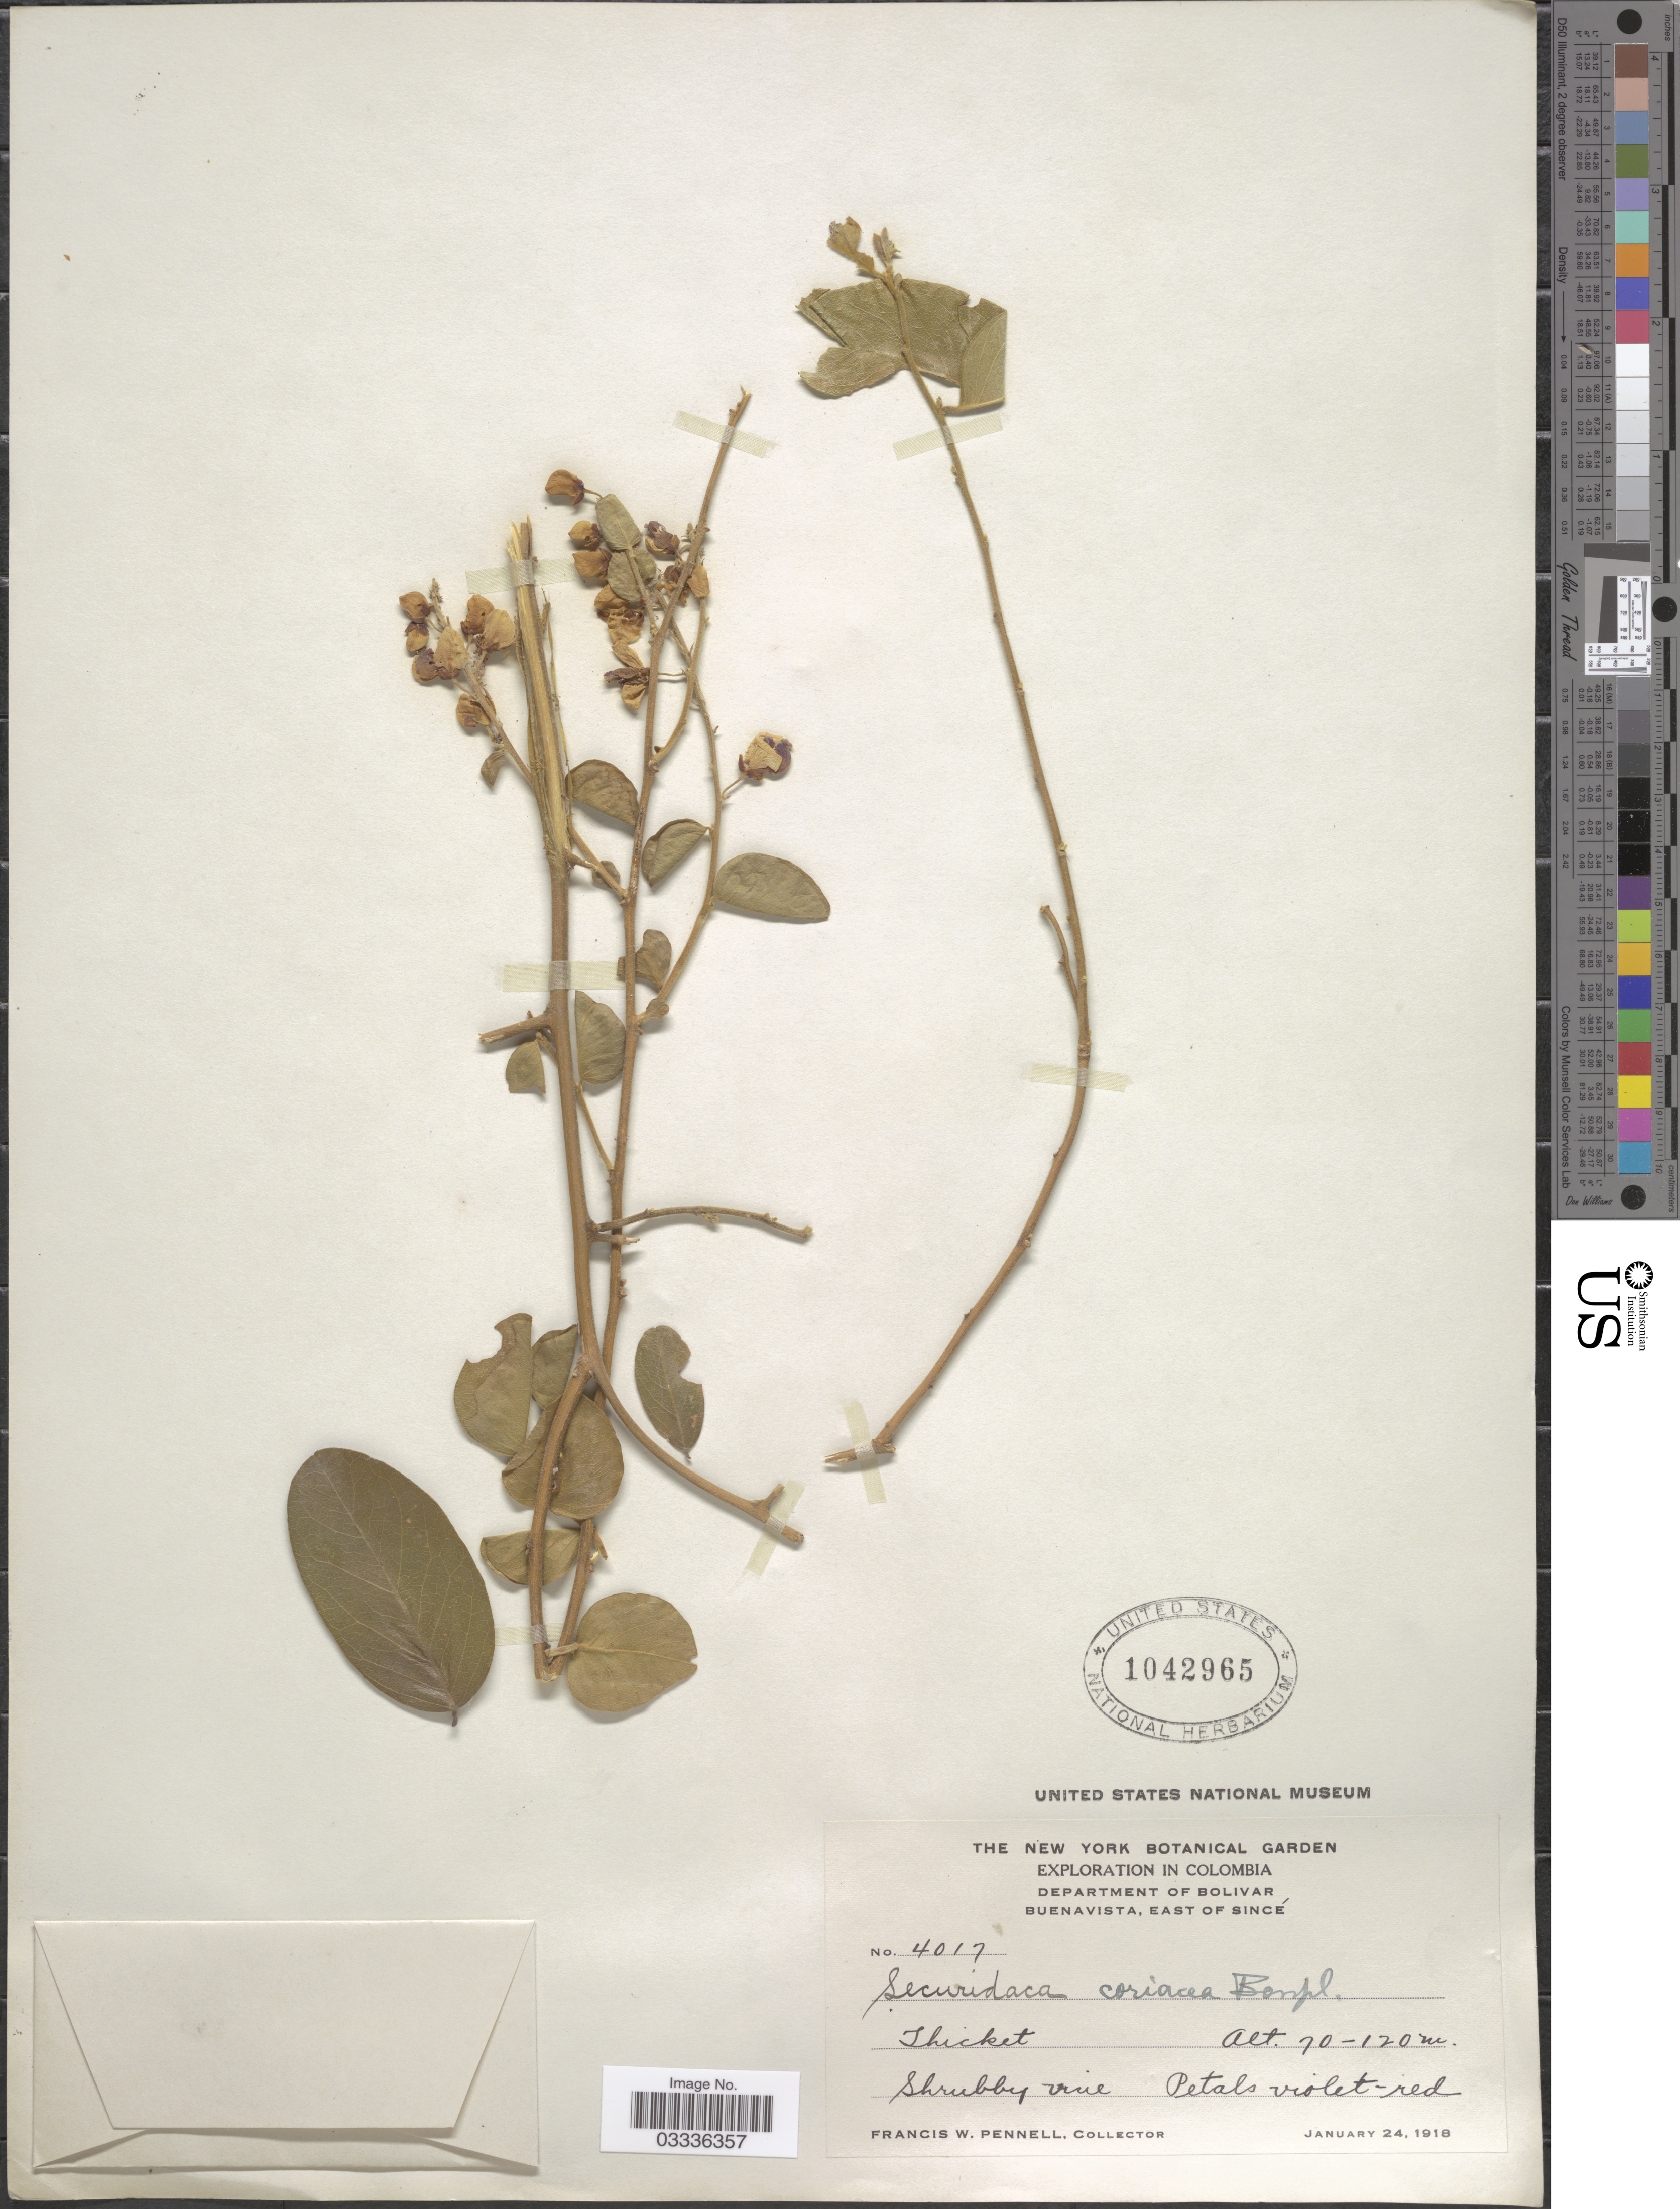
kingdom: Plantae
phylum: Tracheophyta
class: Magnoliopsida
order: Fabales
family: Polygalaceae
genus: Securidaca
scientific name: Securidaca coriacea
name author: Bonpl. ex Steud.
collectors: F. W. Pennell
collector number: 4017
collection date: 1918-01-24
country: Colombia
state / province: Bolívar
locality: Department of Bolivar. Buenavista, East of Sincé.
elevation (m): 70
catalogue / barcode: US 1042965